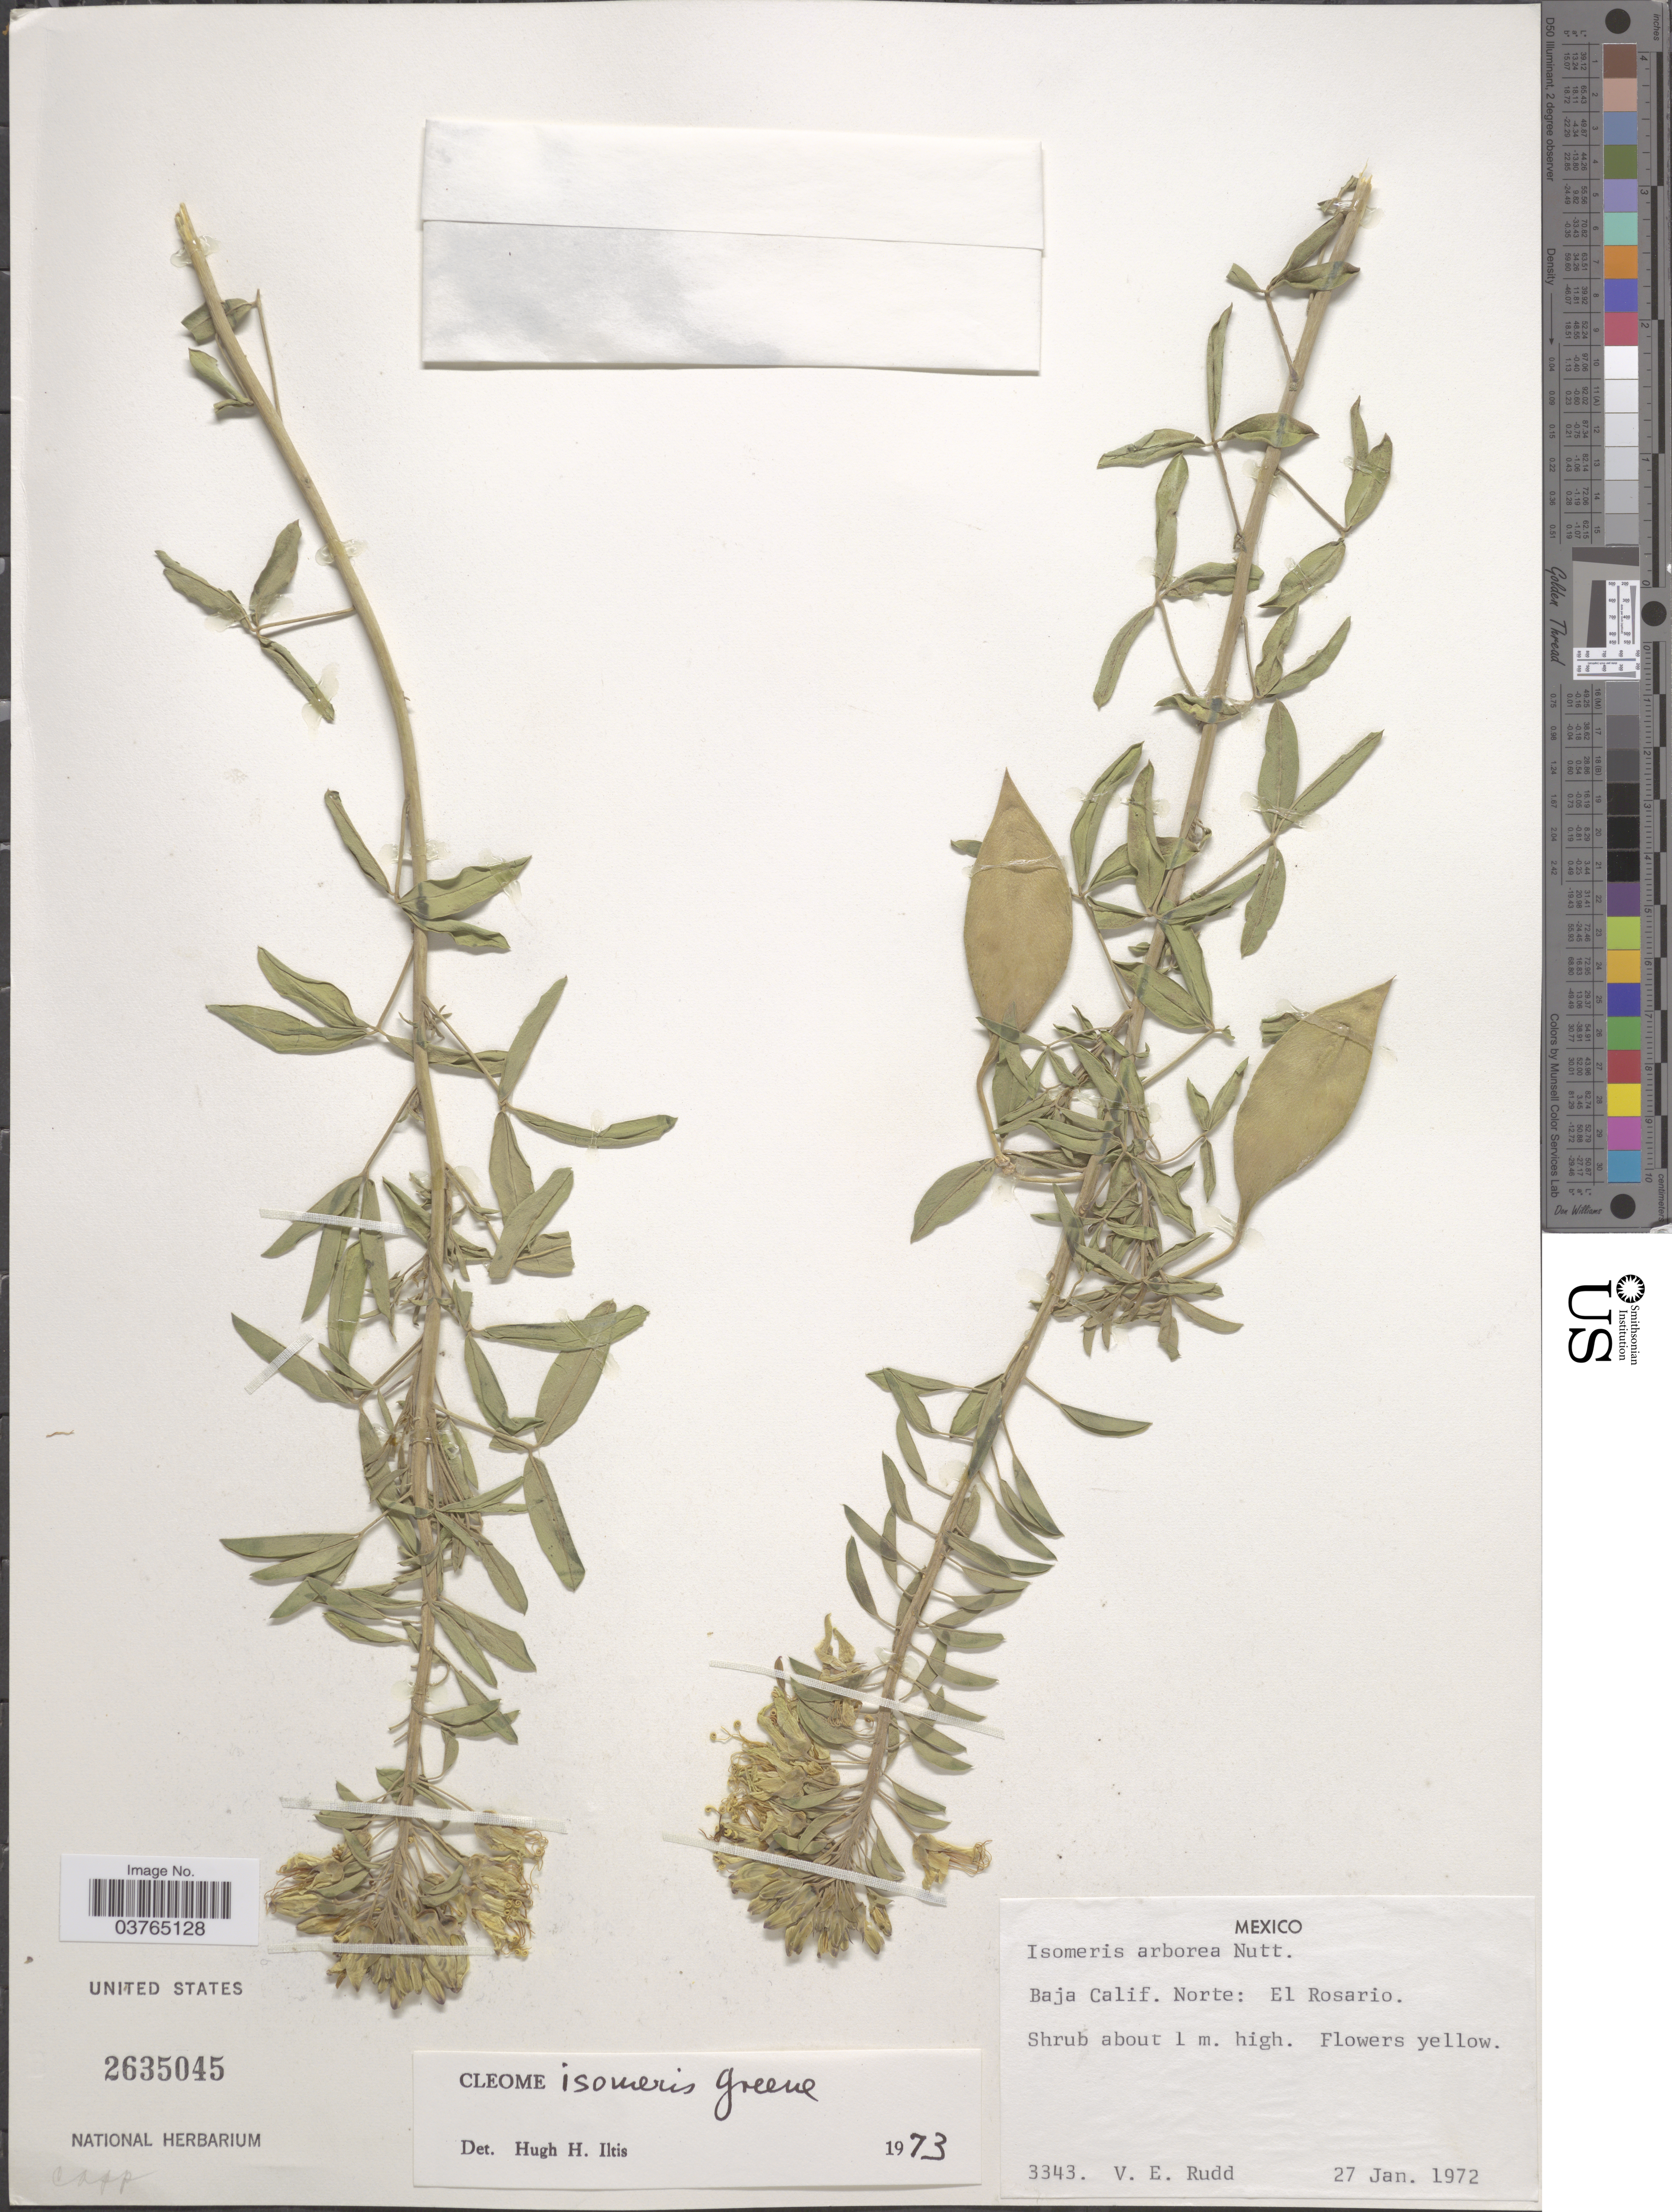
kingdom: Plantae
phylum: Tracheophyta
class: Magnoliopsida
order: Brassicales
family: Cleomaceae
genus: Cleomella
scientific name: Cleomella arborea var. angustata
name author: (Parish) Roalson & J.C. Hall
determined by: Strong, Mark T., (BOT), Smithsonian Institution - National Museum of Natural History (UNITED STATES)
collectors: V. E. Rudd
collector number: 3343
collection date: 1972-01-27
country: Mexico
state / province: Baja California Norte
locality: El Rosario.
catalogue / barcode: US 2635045